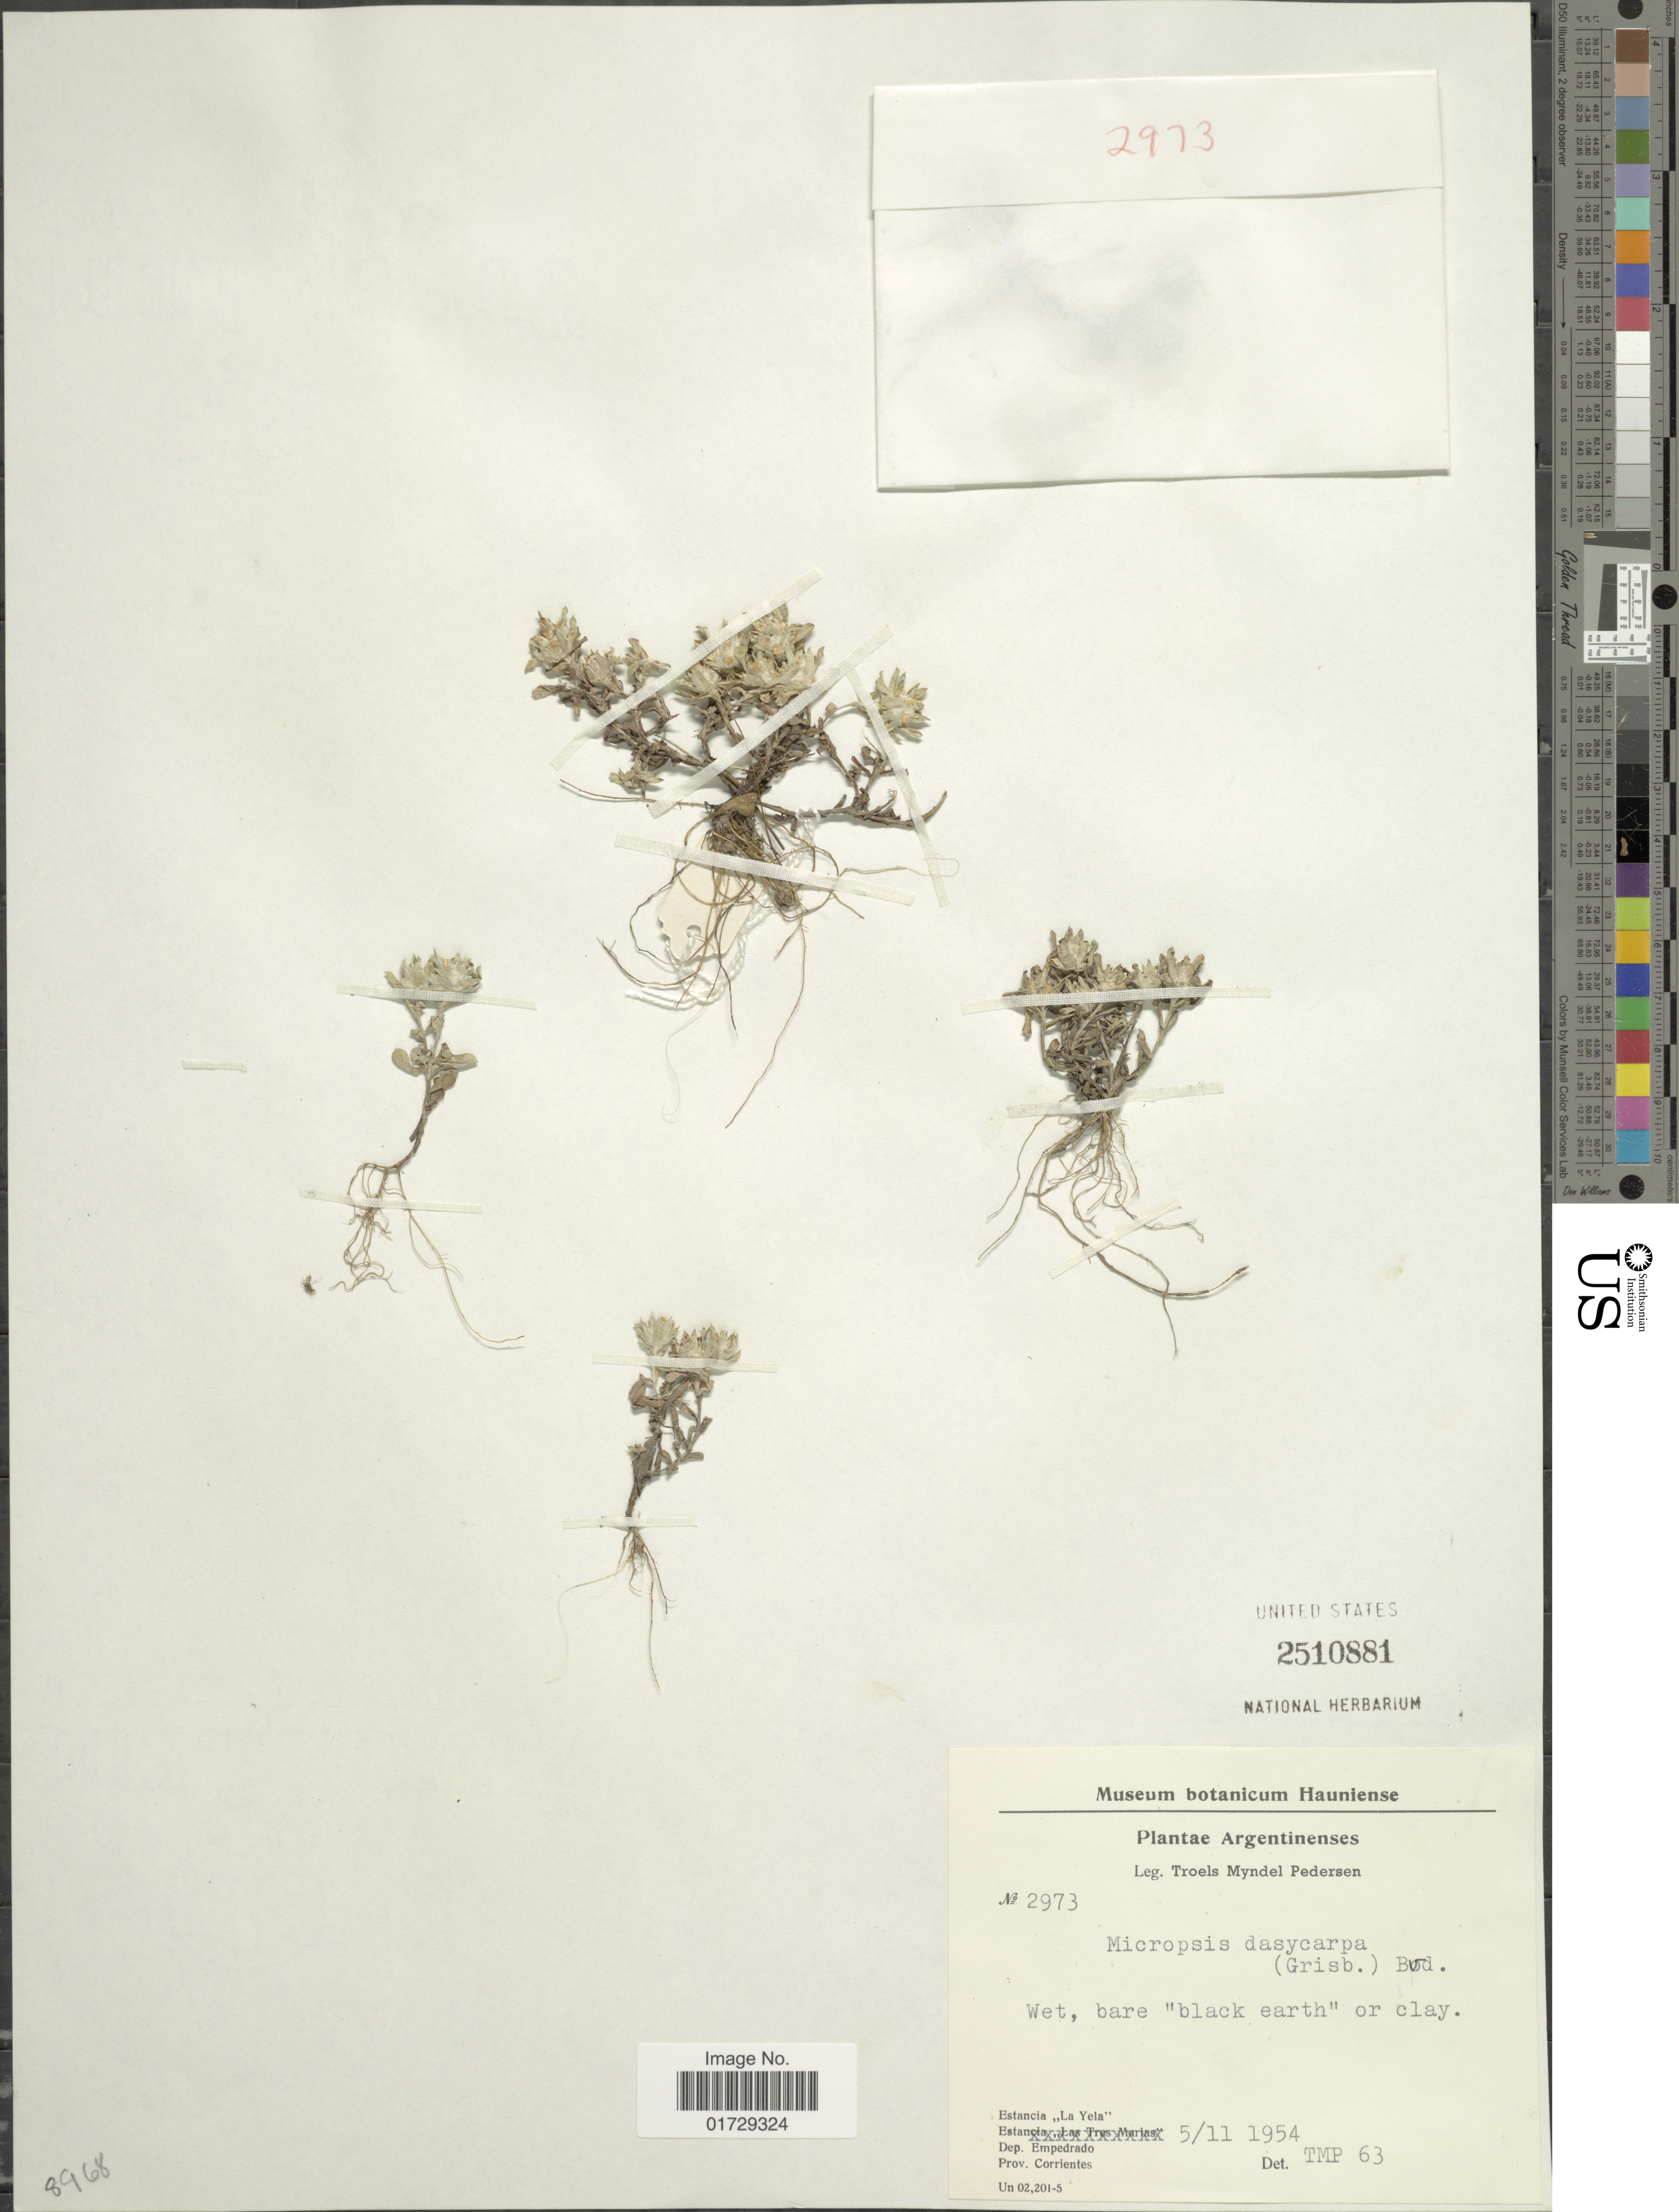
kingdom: Plantae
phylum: Tracheophyta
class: Magnoliopsida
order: Asterales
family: Asteraceae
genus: Micropsis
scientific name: Micropsis dasycarpa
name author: (Griseb.) P. Beauv.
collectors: T. Pederson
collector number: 2973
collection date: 1954-11-05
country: Argentina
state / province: Corrientes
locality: Estancia La Yela , Dep. Empedrado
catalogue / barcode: US 2510881